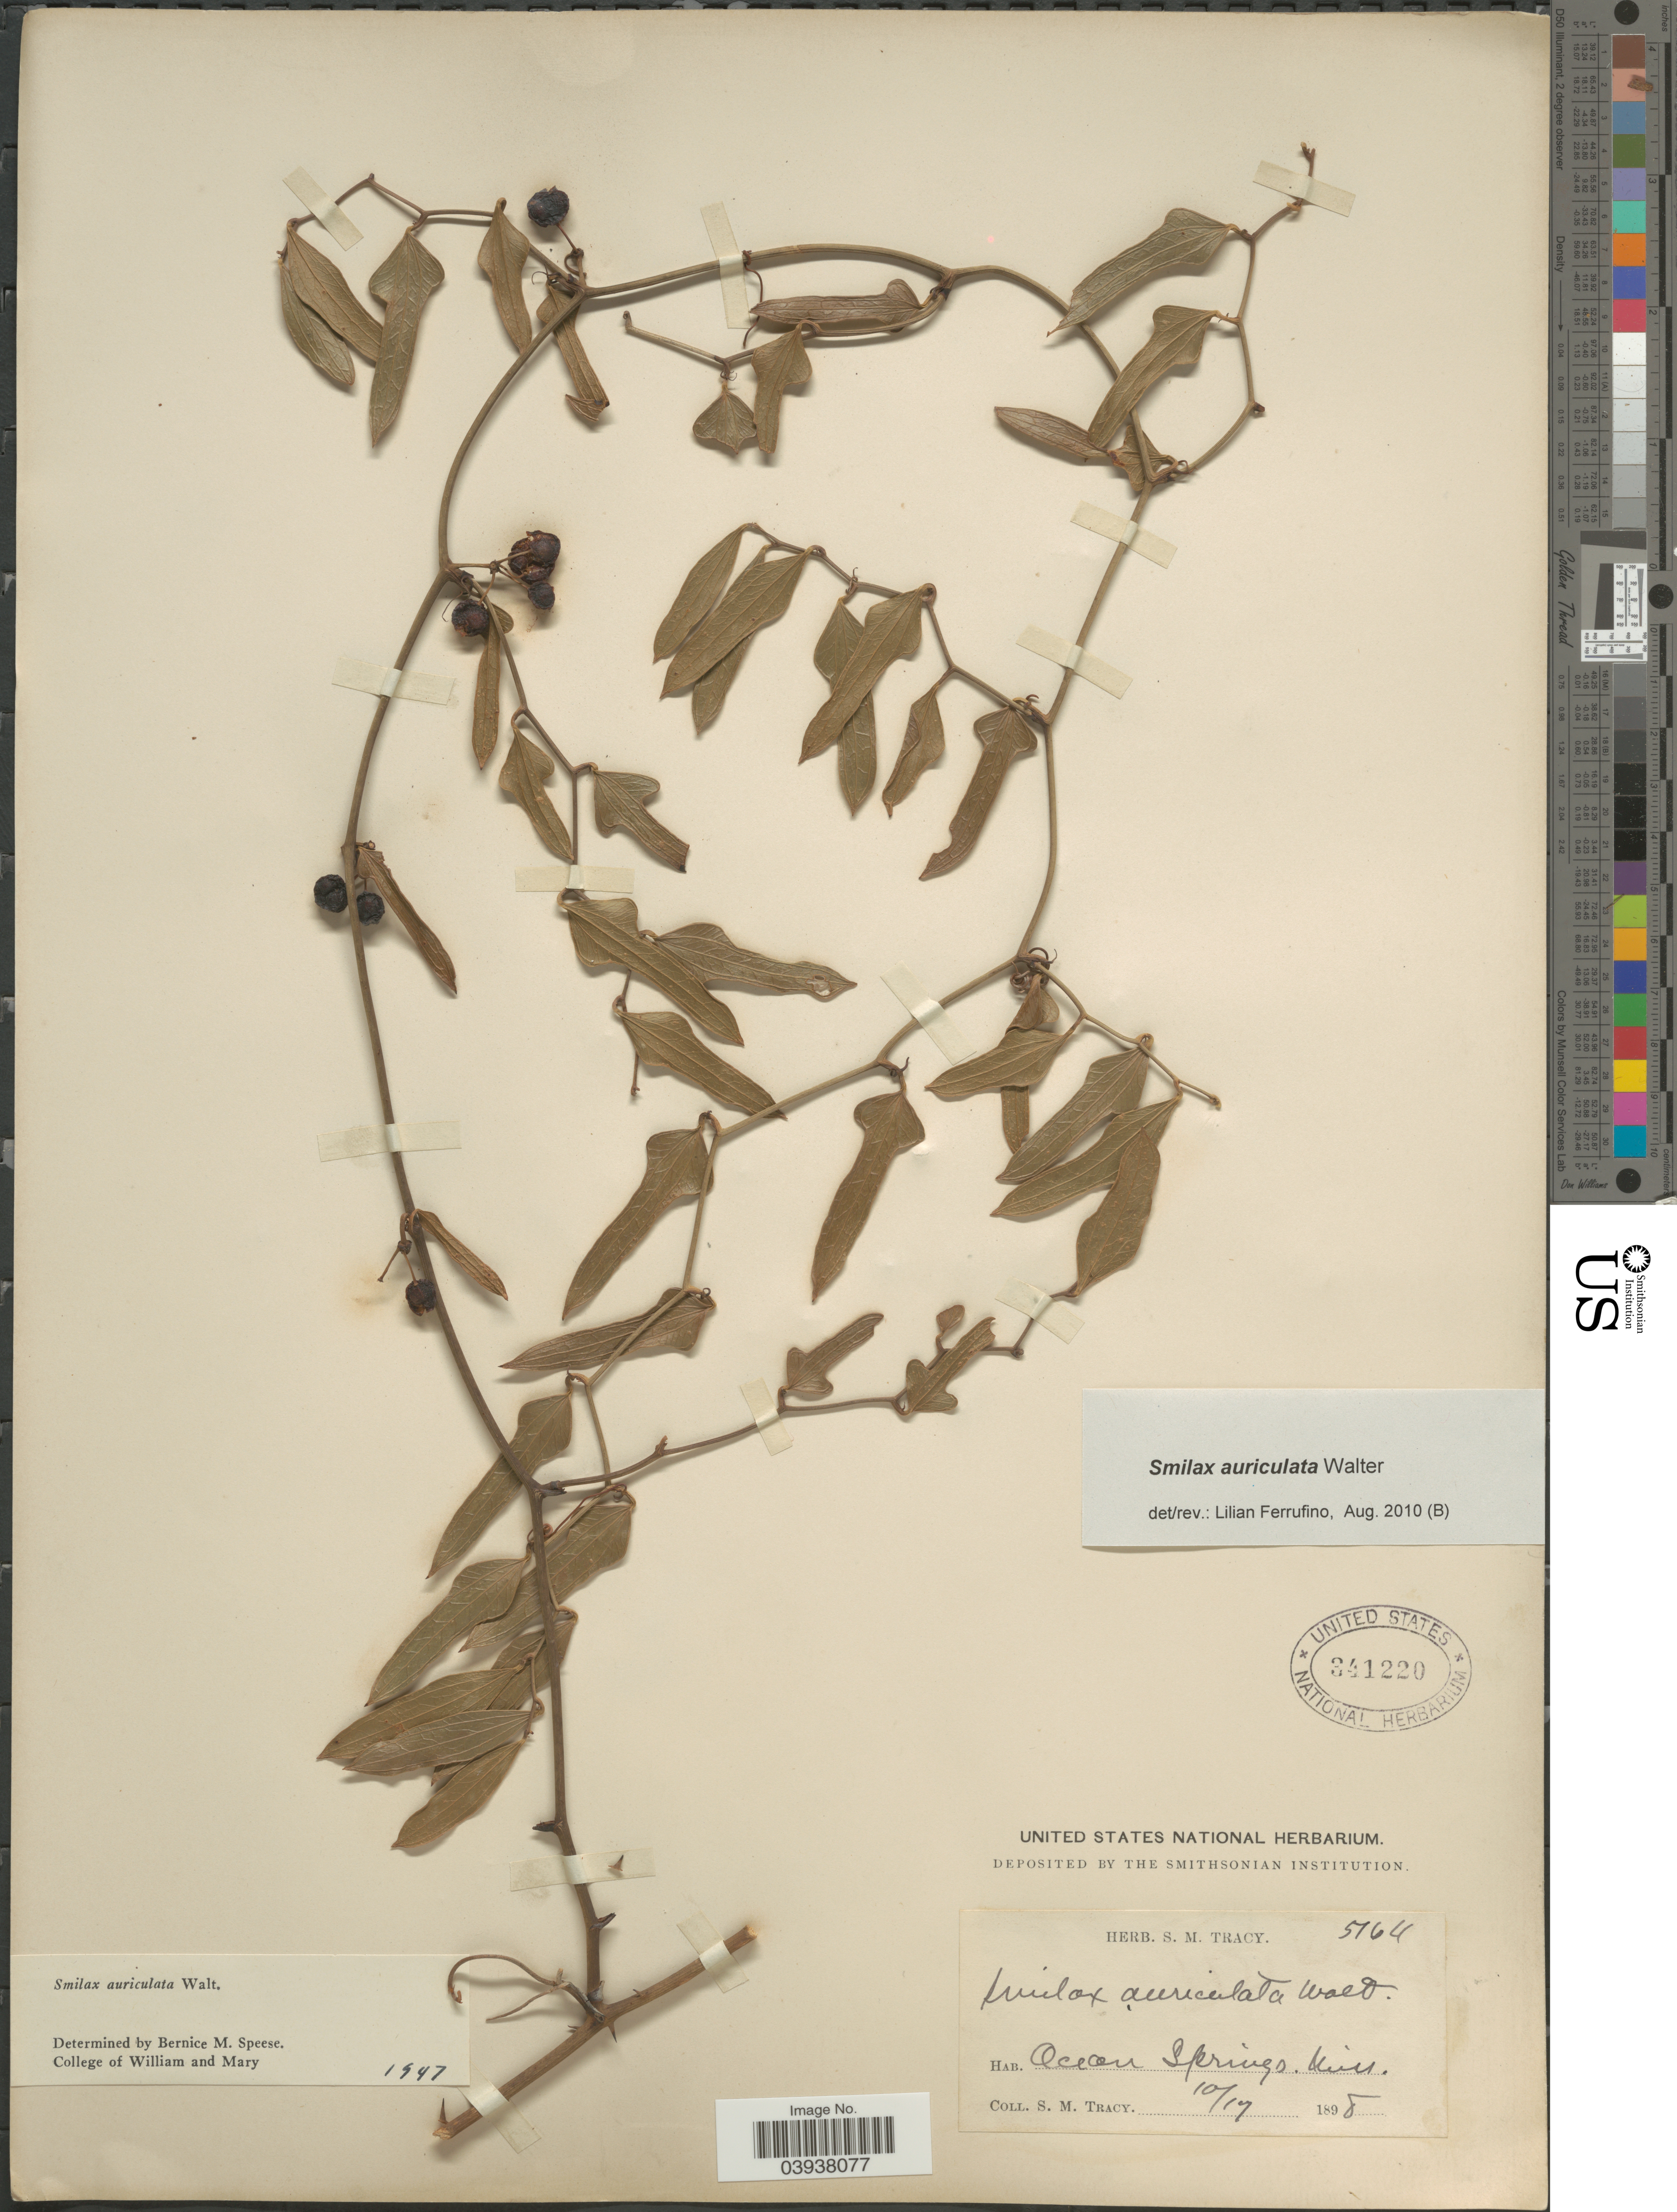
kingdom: Plantae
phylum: Tracheophyta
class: Liliopsida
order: Liliales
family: Smilacaceae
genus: Smilax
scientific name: Smilax auriculata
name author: Walter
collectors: S. M. Tracy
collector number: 5164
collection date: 1898-10-17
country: United States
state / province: Mississippi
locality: Ocean Springs.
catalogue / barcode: US 341220